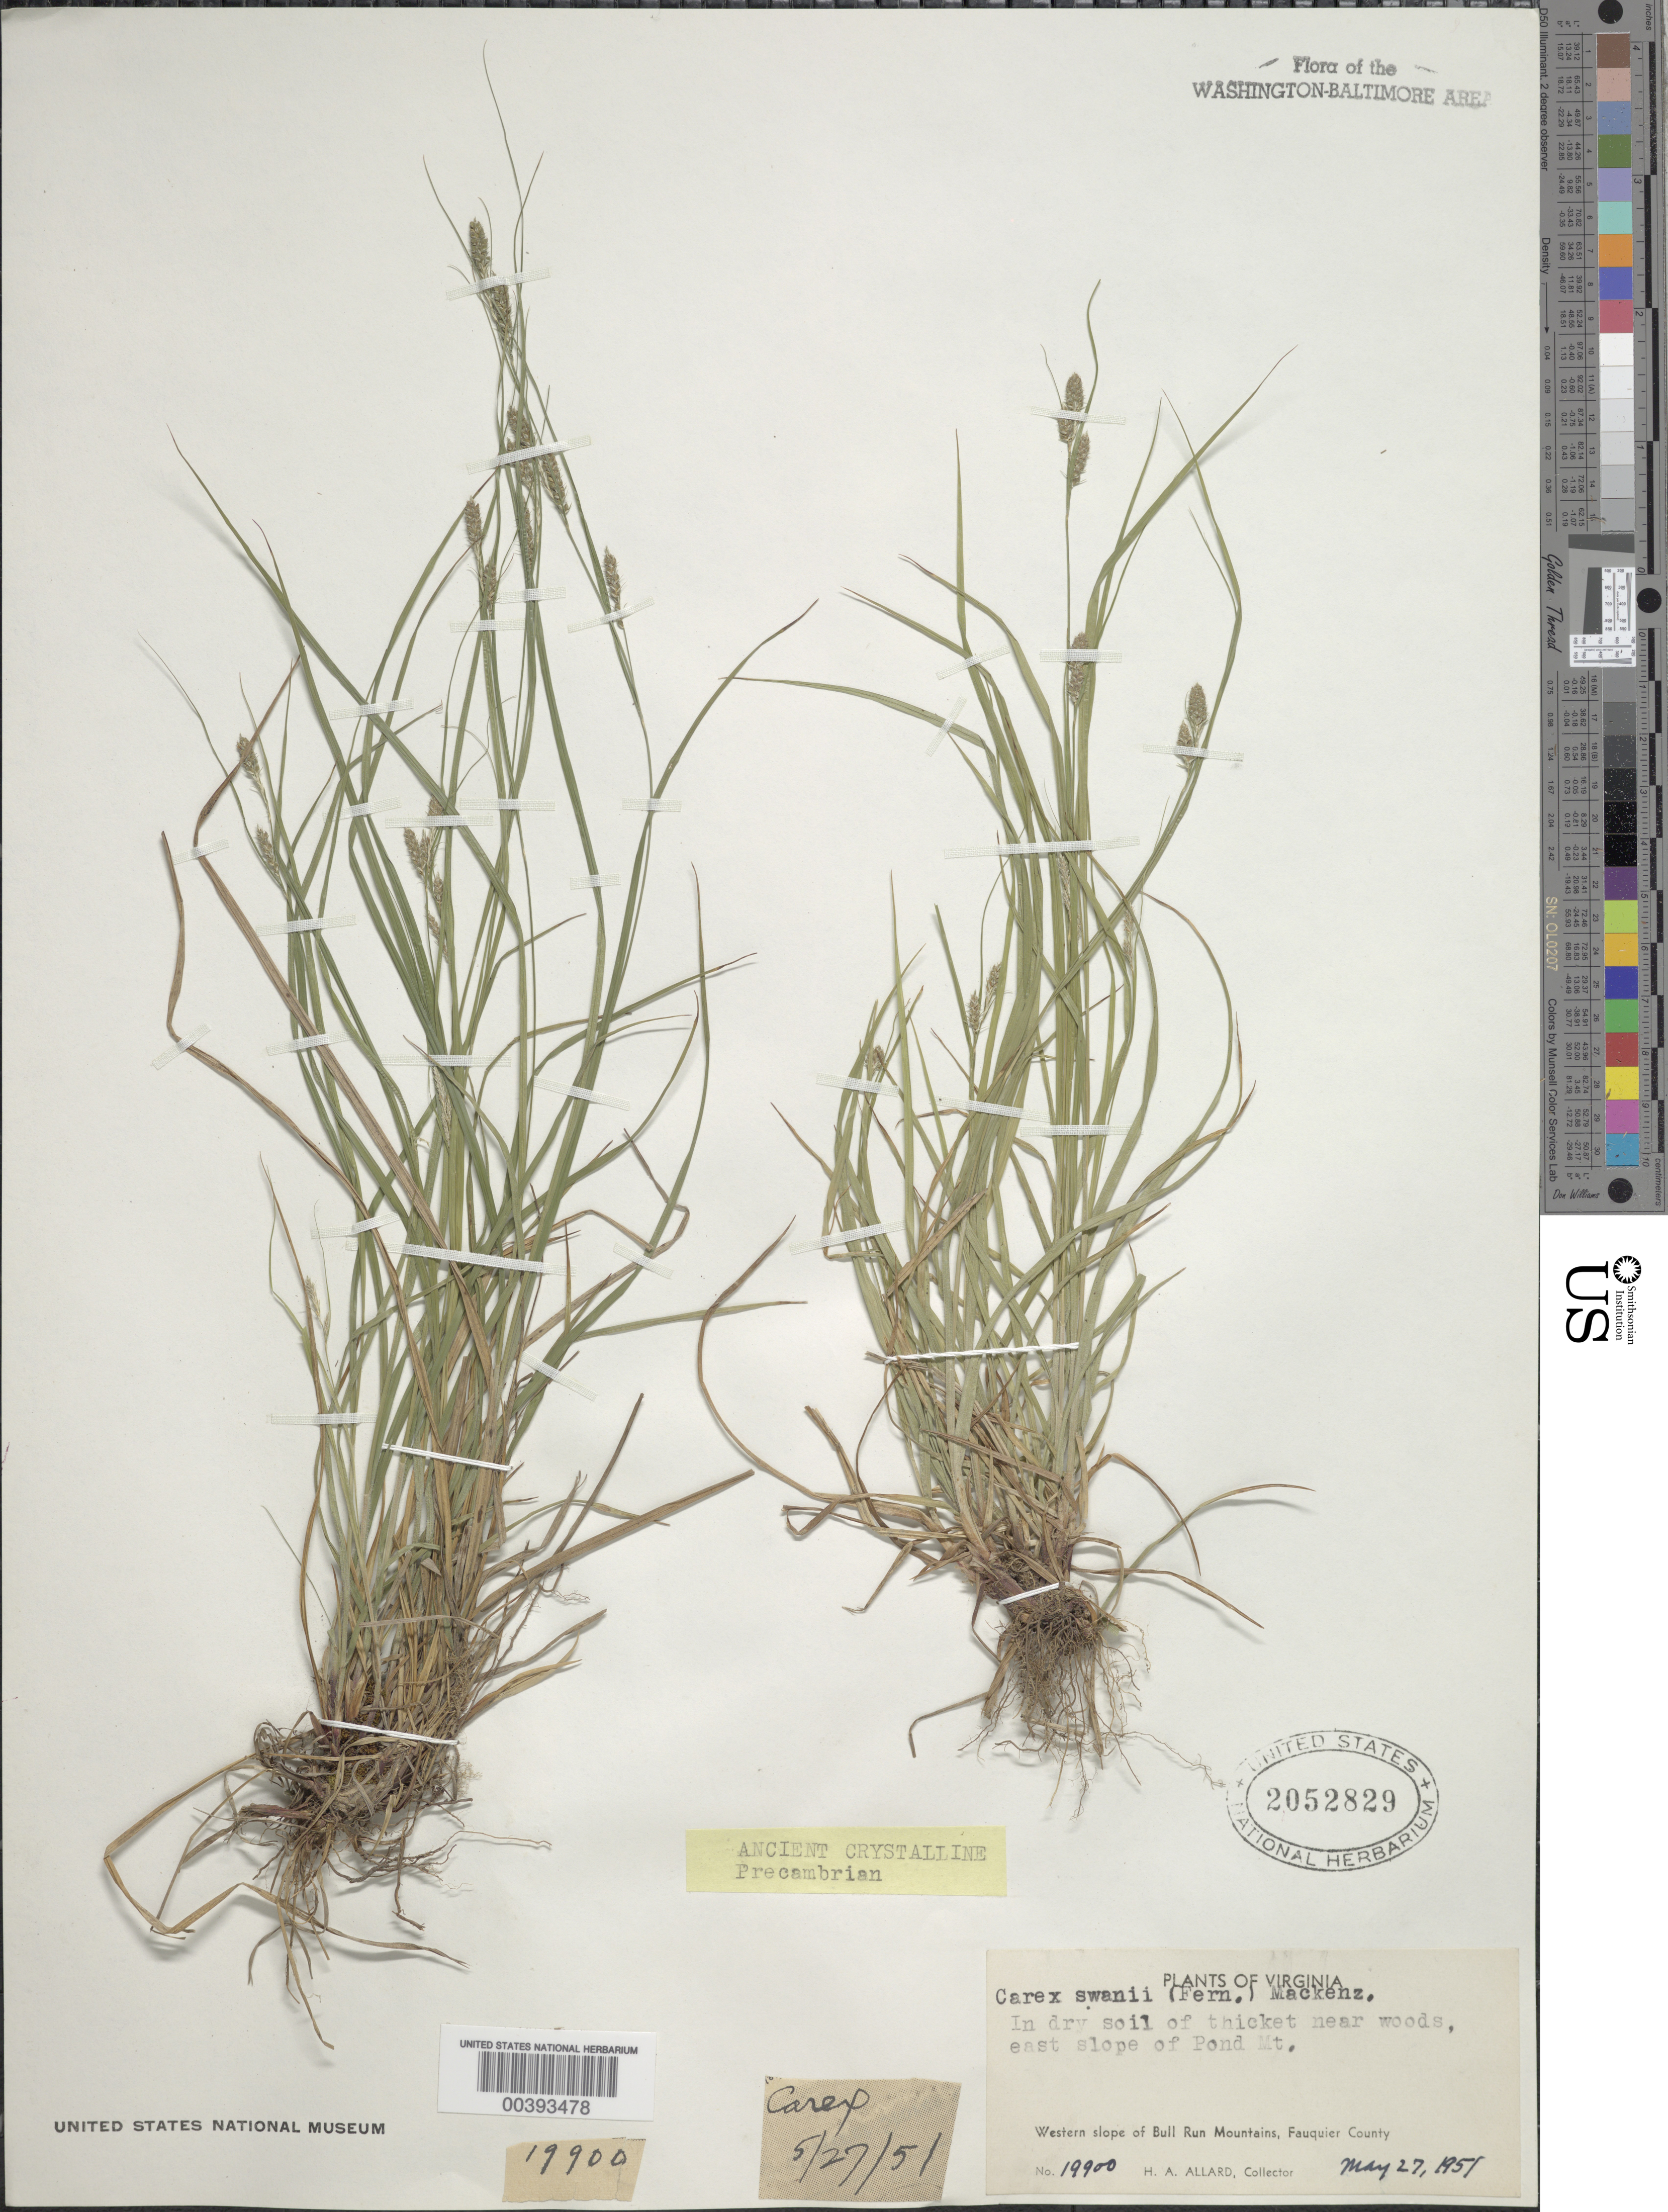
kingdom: Plantae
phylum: Tracheophyta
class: Liliopsida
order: Poales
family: Cyperaceae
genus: Carex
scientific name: Carex swanii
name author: (Fernald) Mack.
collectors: H. A. Allard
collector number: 19900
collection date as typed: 27 May 1951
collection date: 1951-05-27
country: United States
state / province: Virginia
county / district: Fauquier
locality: Pond Mountain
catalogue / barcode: US 2052829